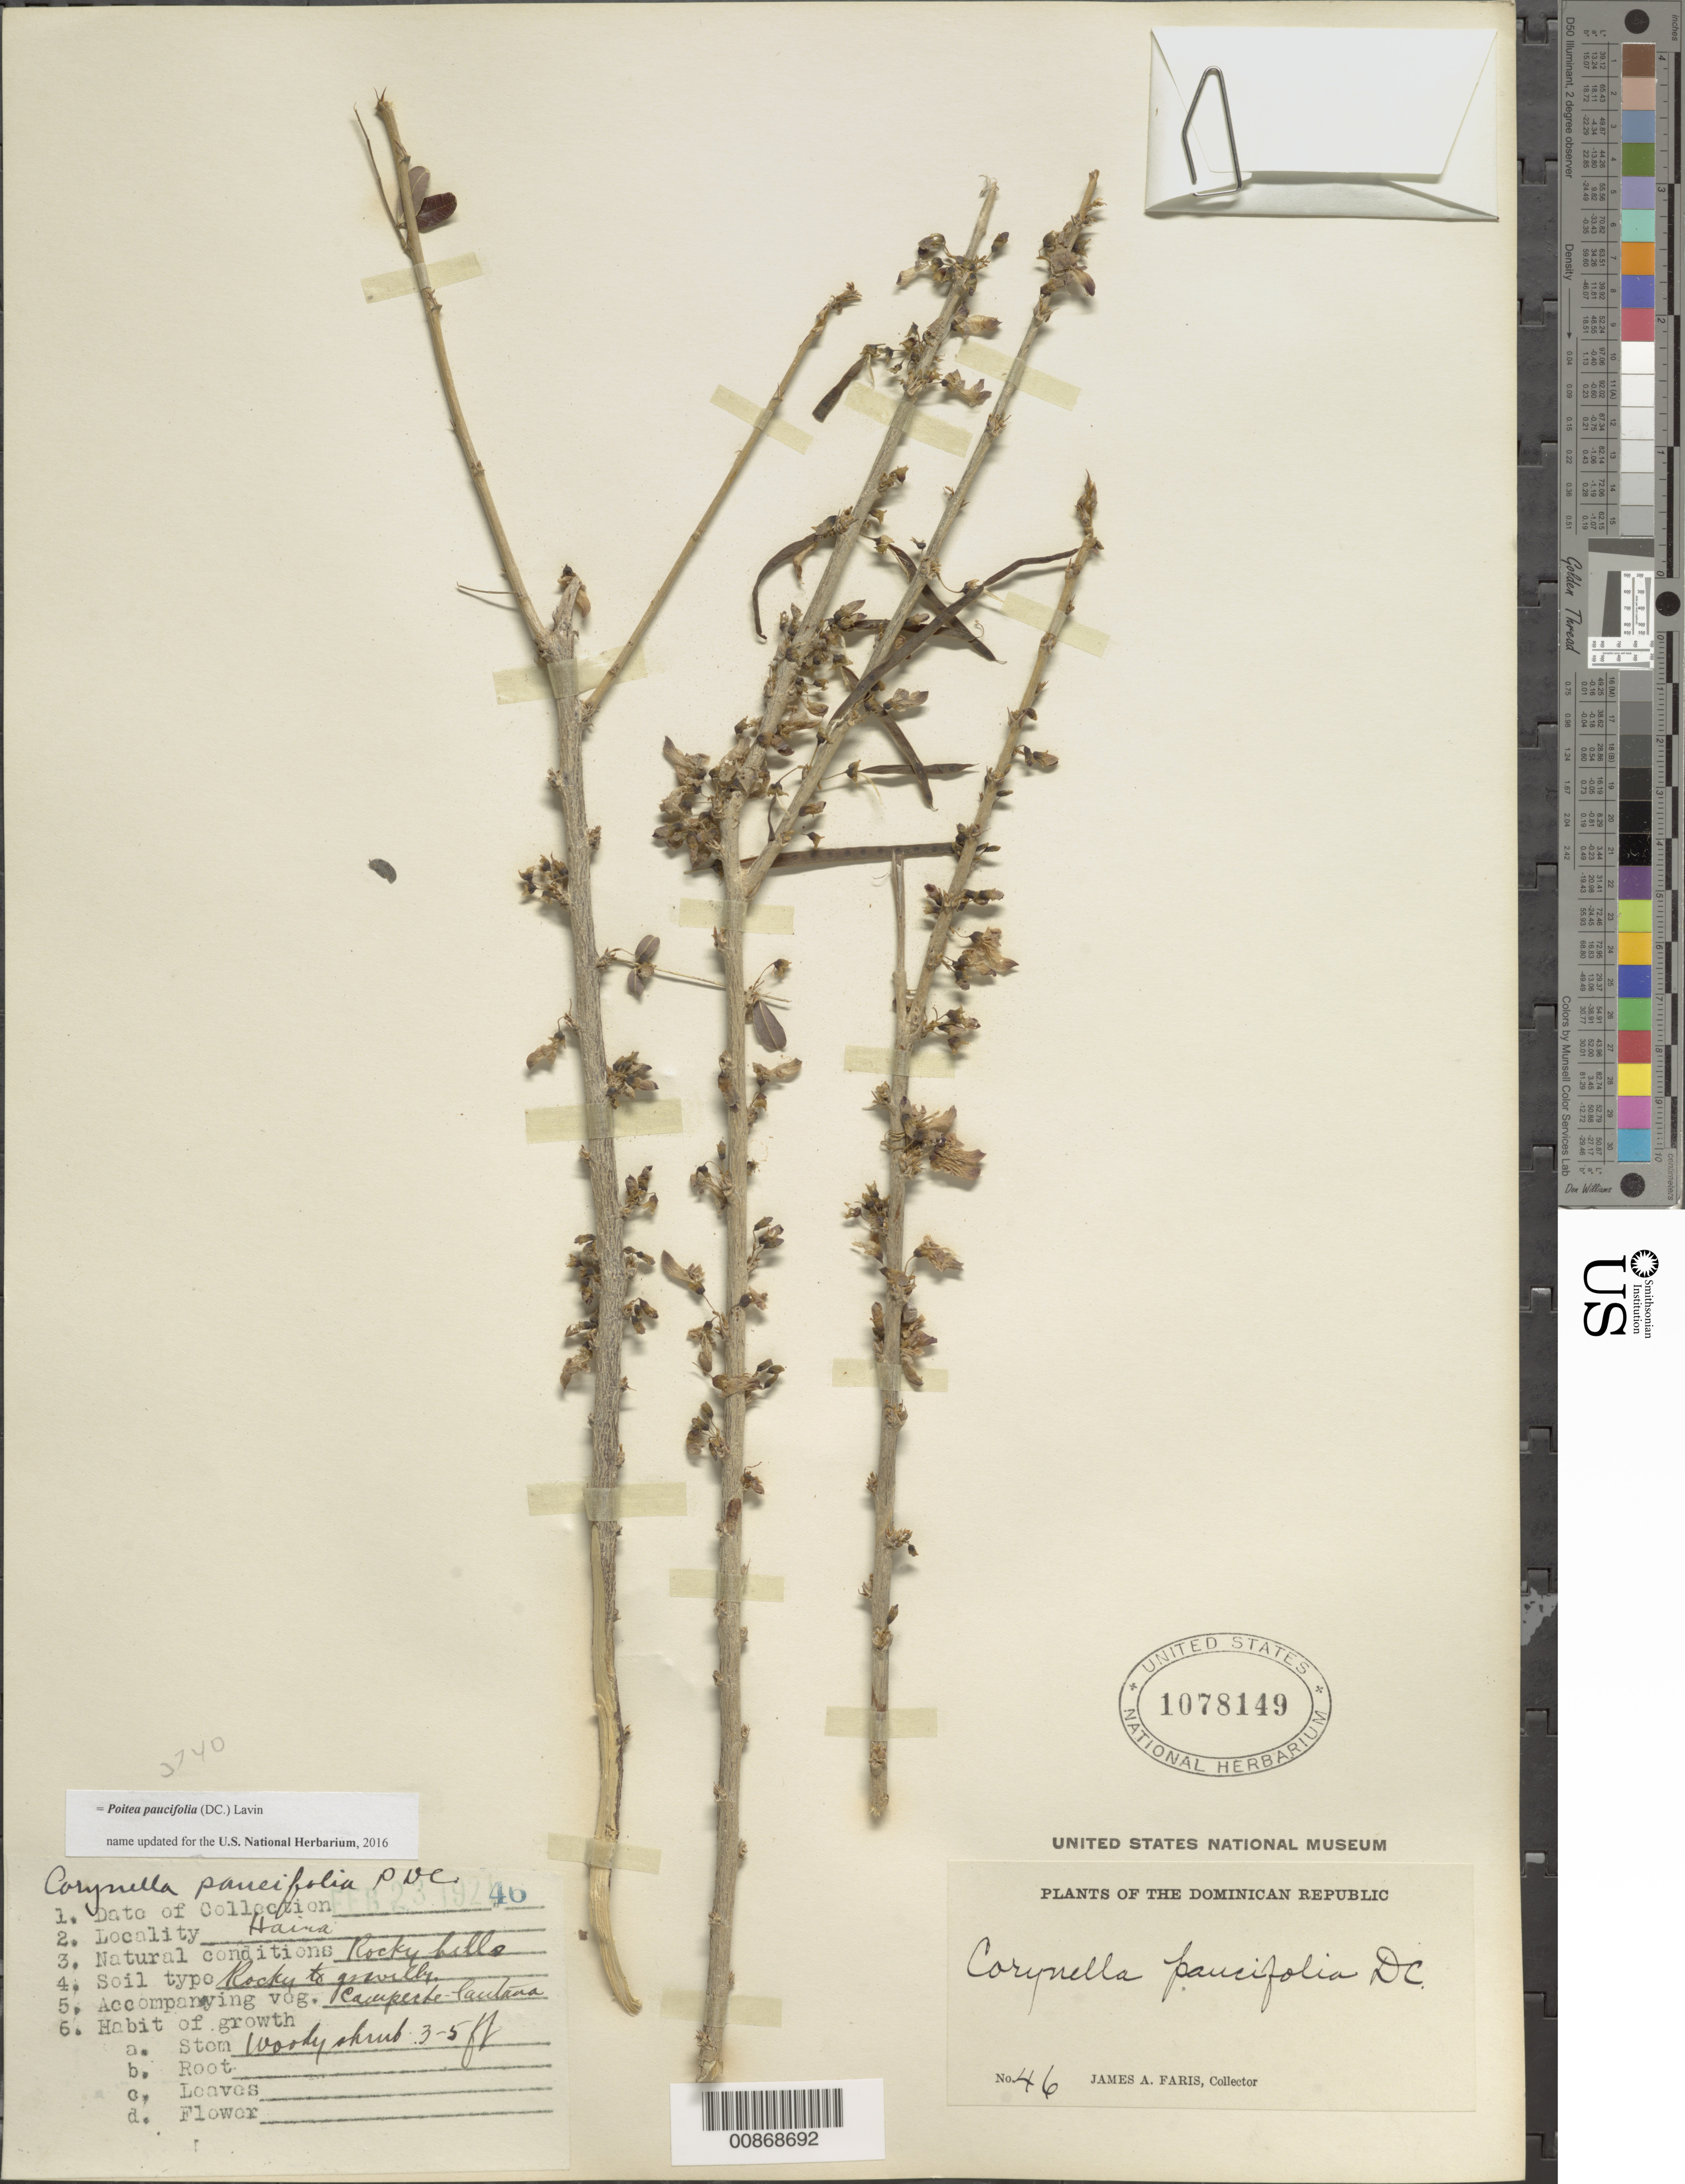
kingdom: Plantae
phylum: Tracheophyta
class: Magnoliopsida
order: Fabales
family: Fabaceae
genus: Poitea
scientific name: Poitea paucifolia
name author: (DC.) Lavin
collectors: J. Faris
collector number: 46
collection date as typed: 23 Feb 1921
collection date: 1921-02-23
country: Dominican Republic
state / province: San Cristóbal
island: Hispaniola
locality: Haina.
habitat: Rocky hills. Soil type rocky to gravelly. Accompanying veg. Campeche-lantana.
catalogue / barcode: US 1078149